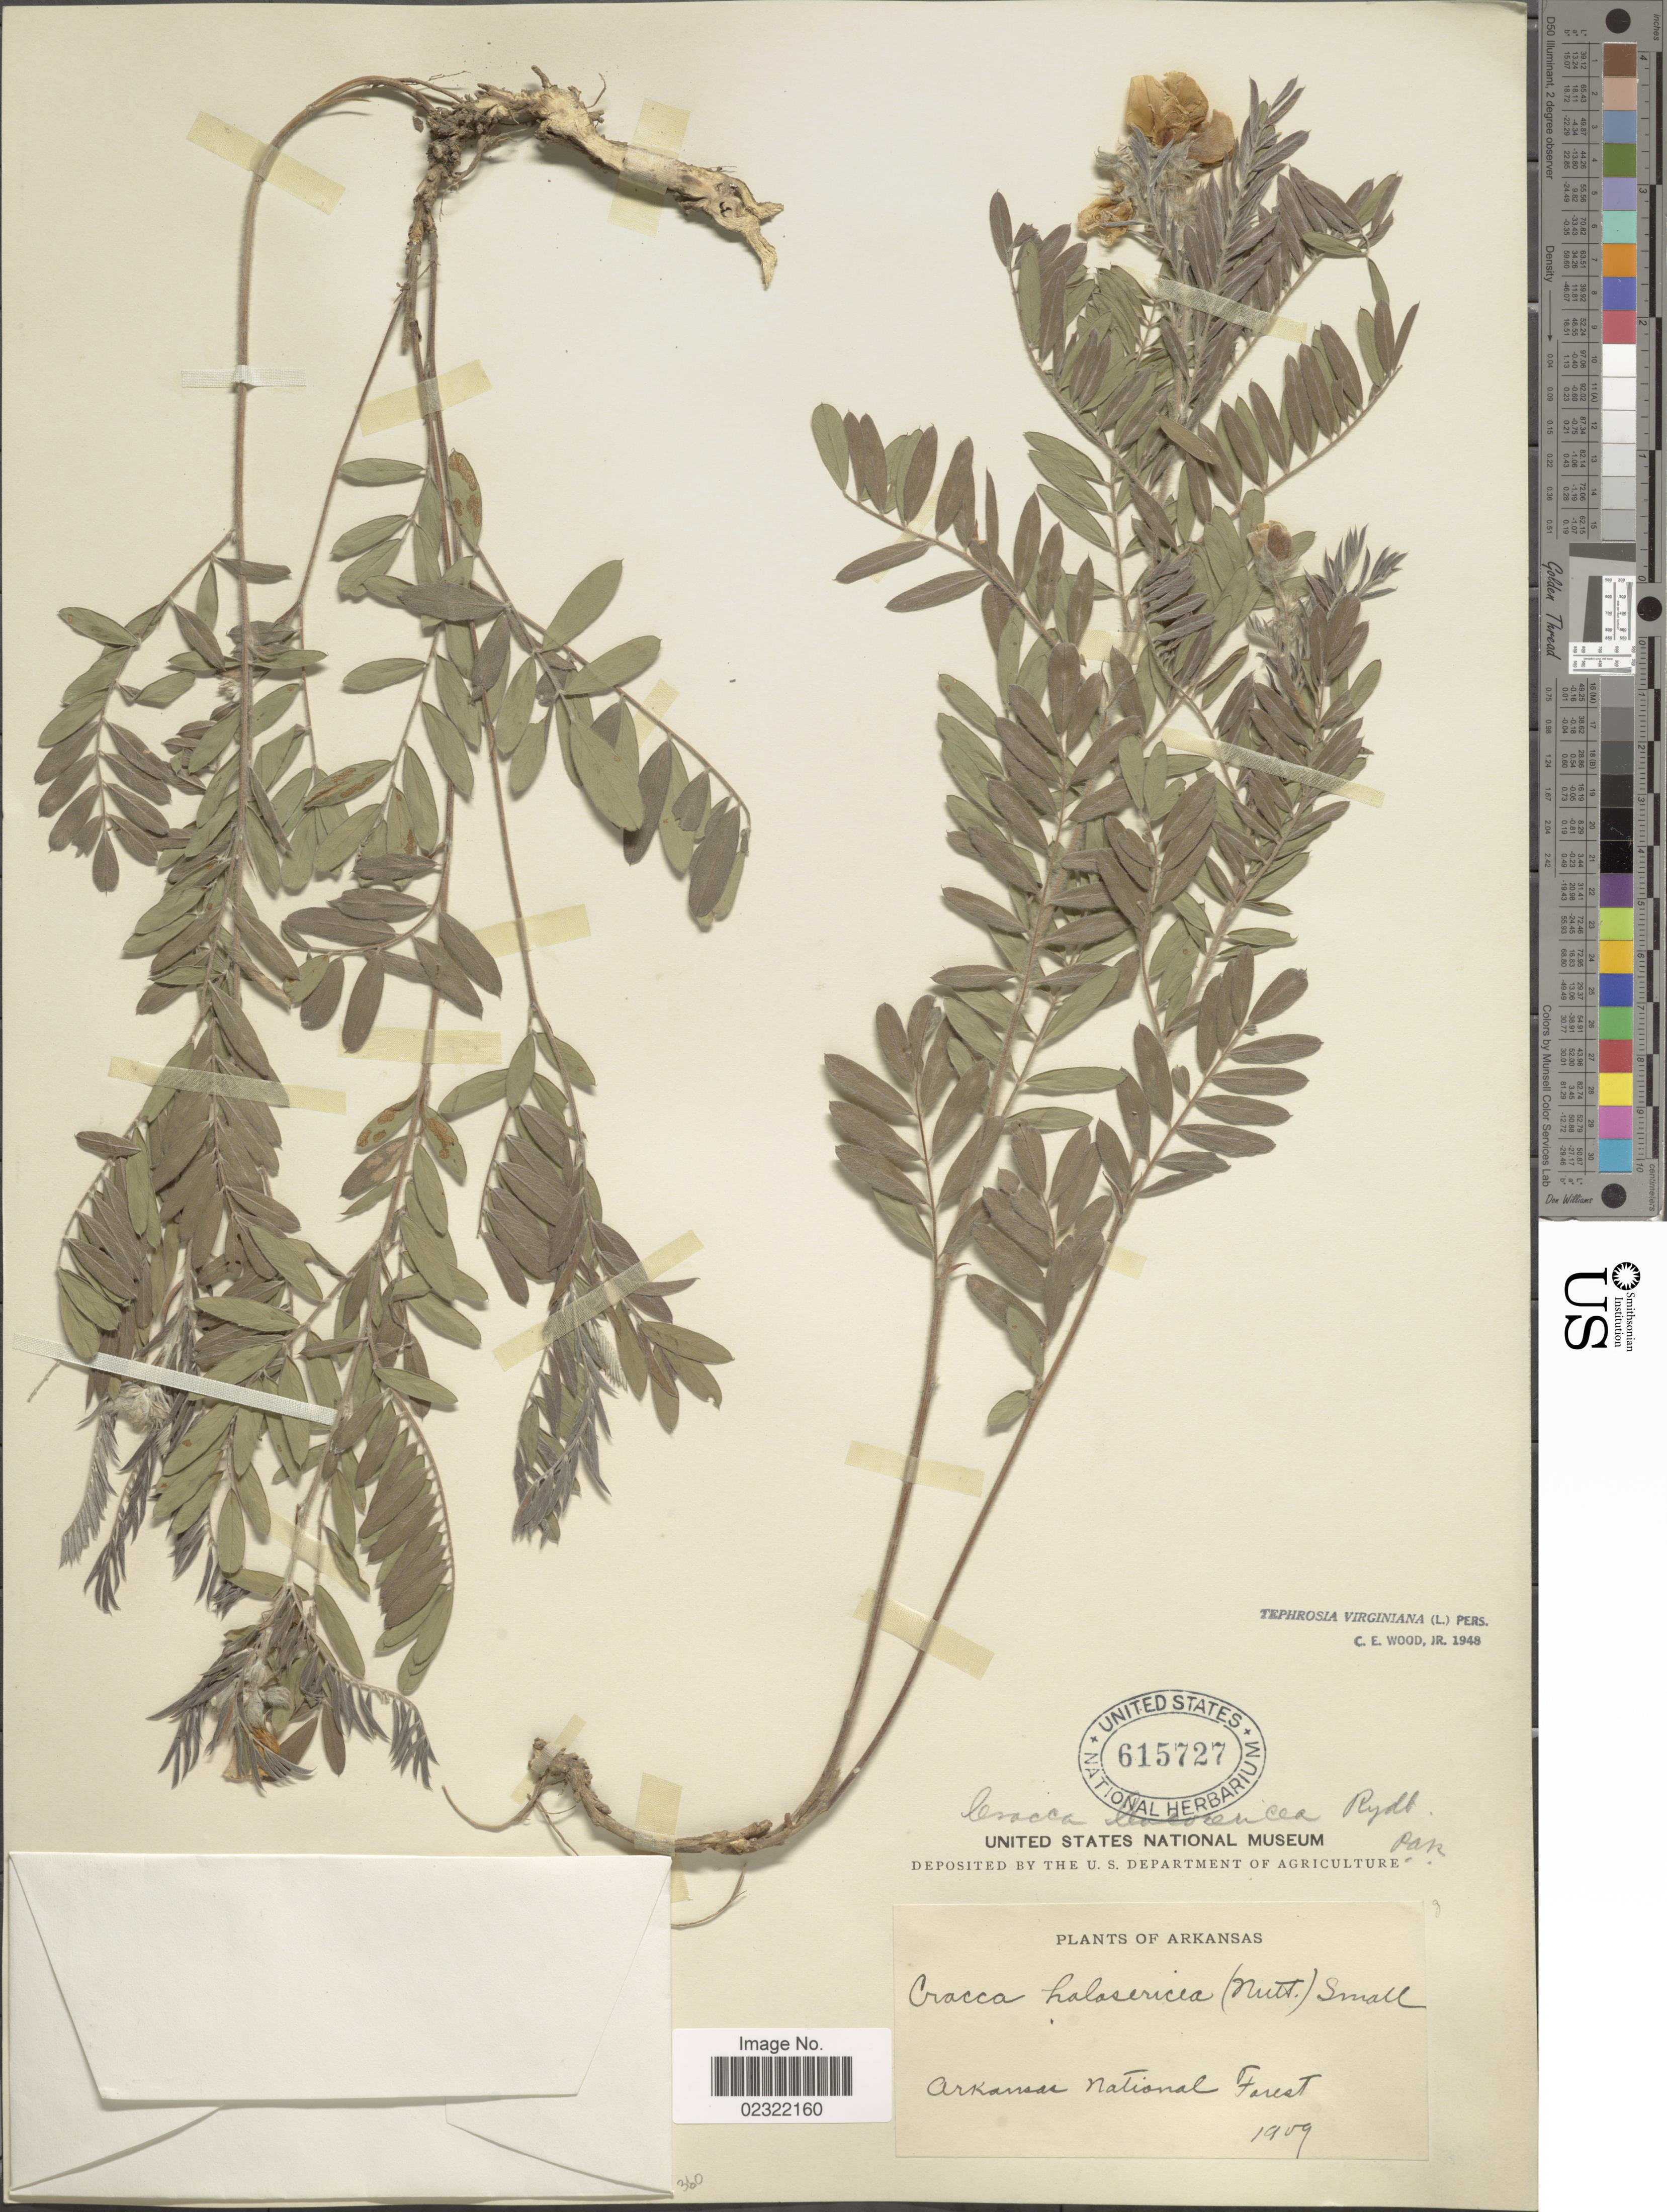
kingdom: Plantae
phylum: Tracheophyta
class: Magnoliopsida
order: Fabales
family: Fabaceae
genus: Tephrosia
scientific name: Tephrosia virginiana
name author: (L.) Pers.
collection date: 1909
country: United States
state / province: Arkansas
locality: Arkansas National Forest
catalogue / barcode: US 615727